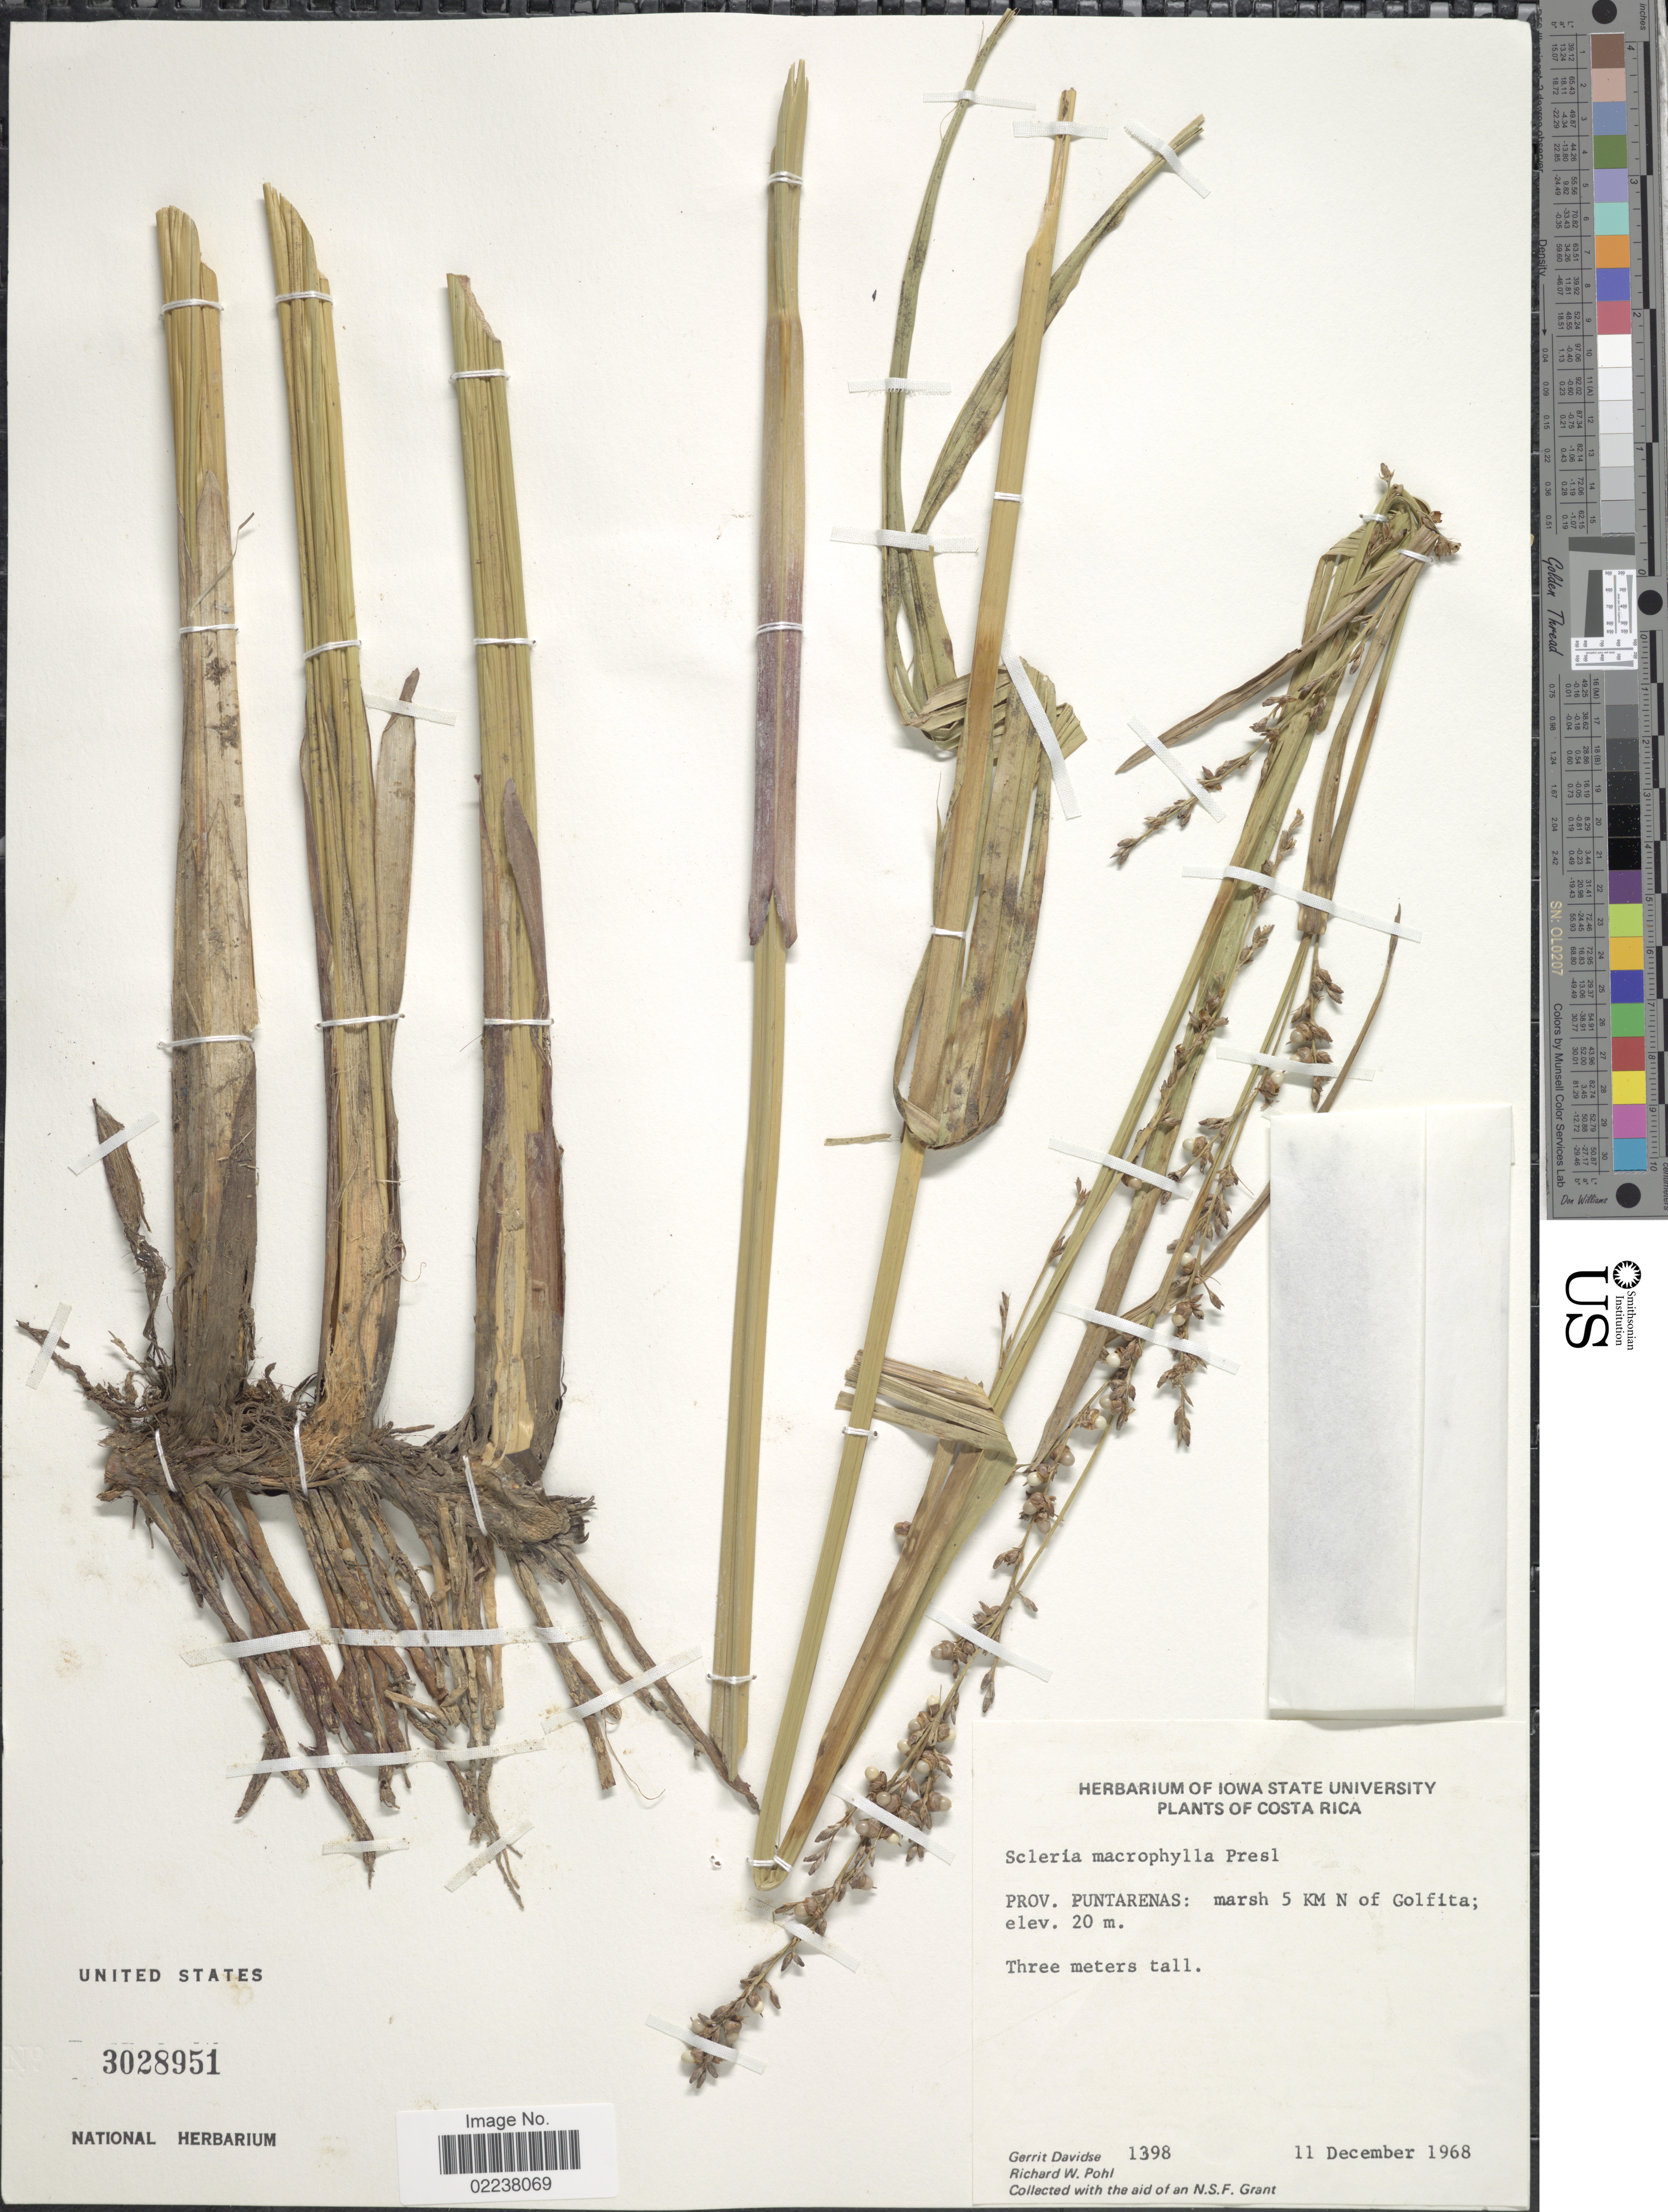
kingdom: Plantae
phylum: Tracheophyta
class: Liliopsida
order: Poales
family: Cyperaceae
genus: Scleria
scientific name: Scleria macrophylla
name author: J. Presl & C. Presl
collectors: G. Davidse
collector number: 1398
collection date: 1968-12-11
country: Costa Rica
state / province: Puntarenas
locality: Marsh 5 km N of Golfita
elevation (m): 20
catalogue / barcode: US 3028951